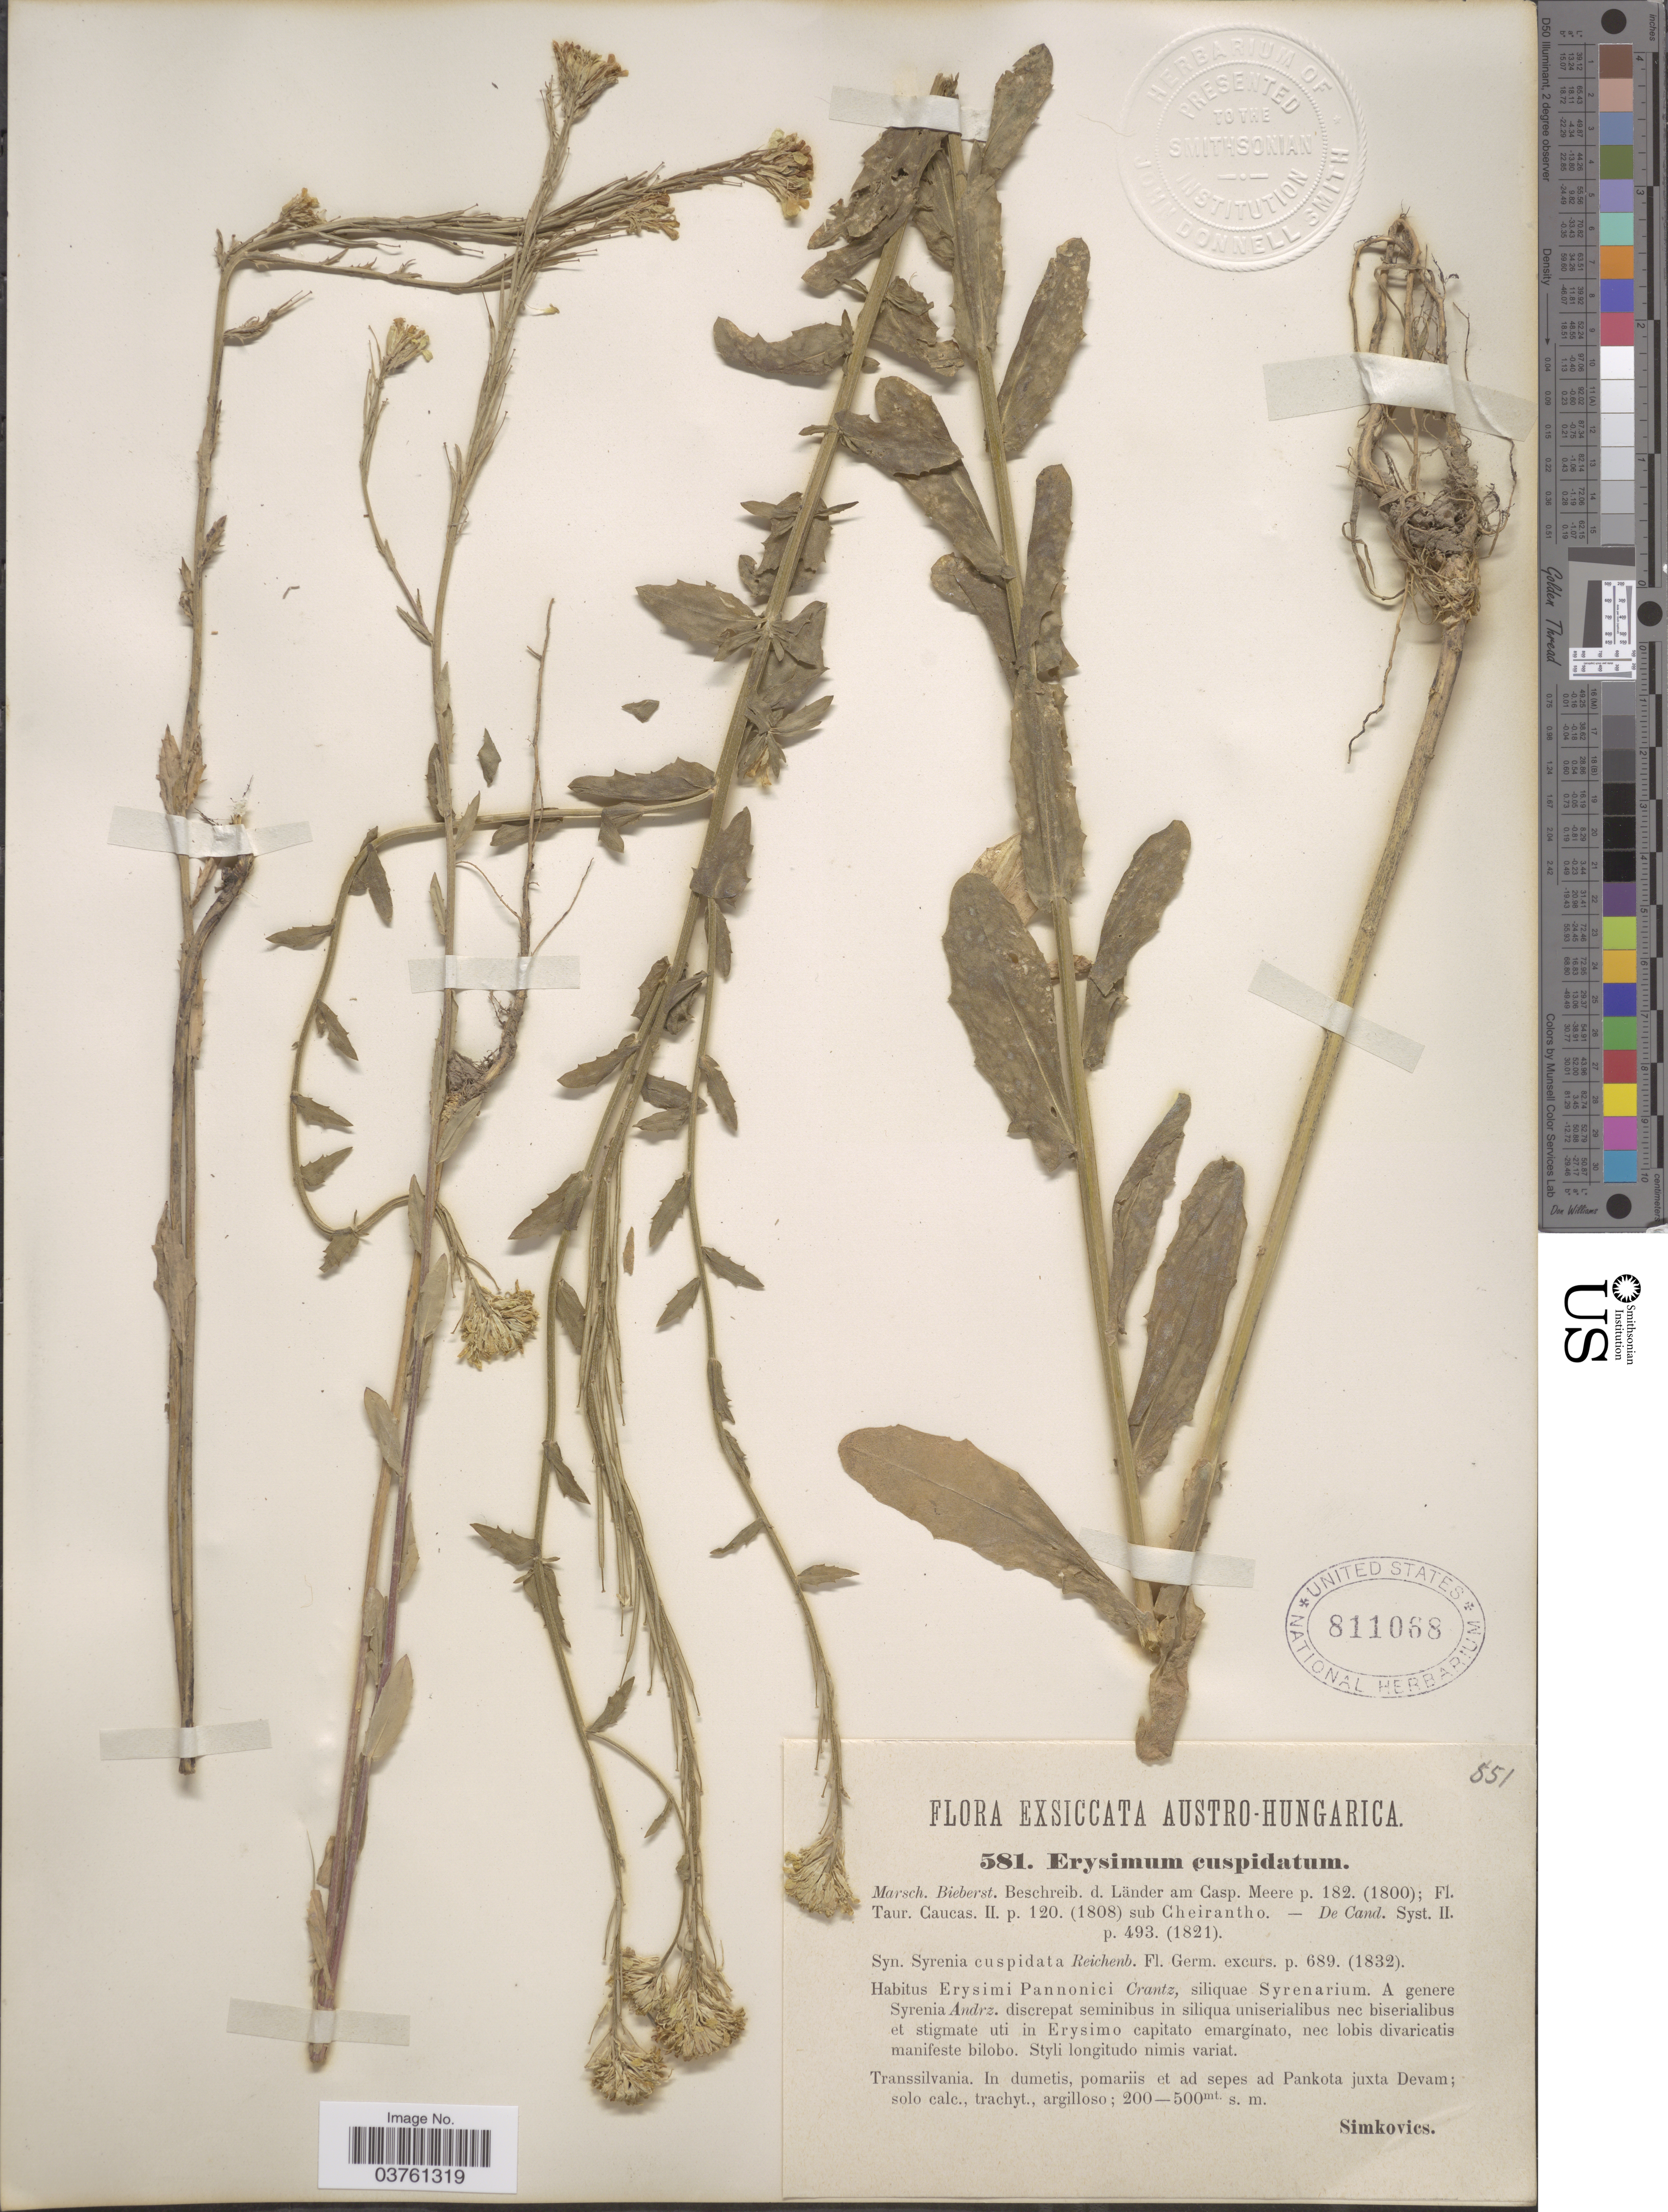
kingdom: Plantae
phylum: Tracheophyta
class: Magnoliopsida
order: Brassicales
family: Brassicaceae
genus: Erysimum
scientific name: Erysimum cuspidatum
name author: (M. Bieb.) DC.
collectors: -. Simkovics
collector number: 581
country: Romania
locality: Austro-Hungarica. Transsilvania. In dumetis, pomariis et ad sepes ad Pankota juxta Devam; solo calc., trachyt., argilloso.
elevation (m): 200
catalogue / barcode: US 811068